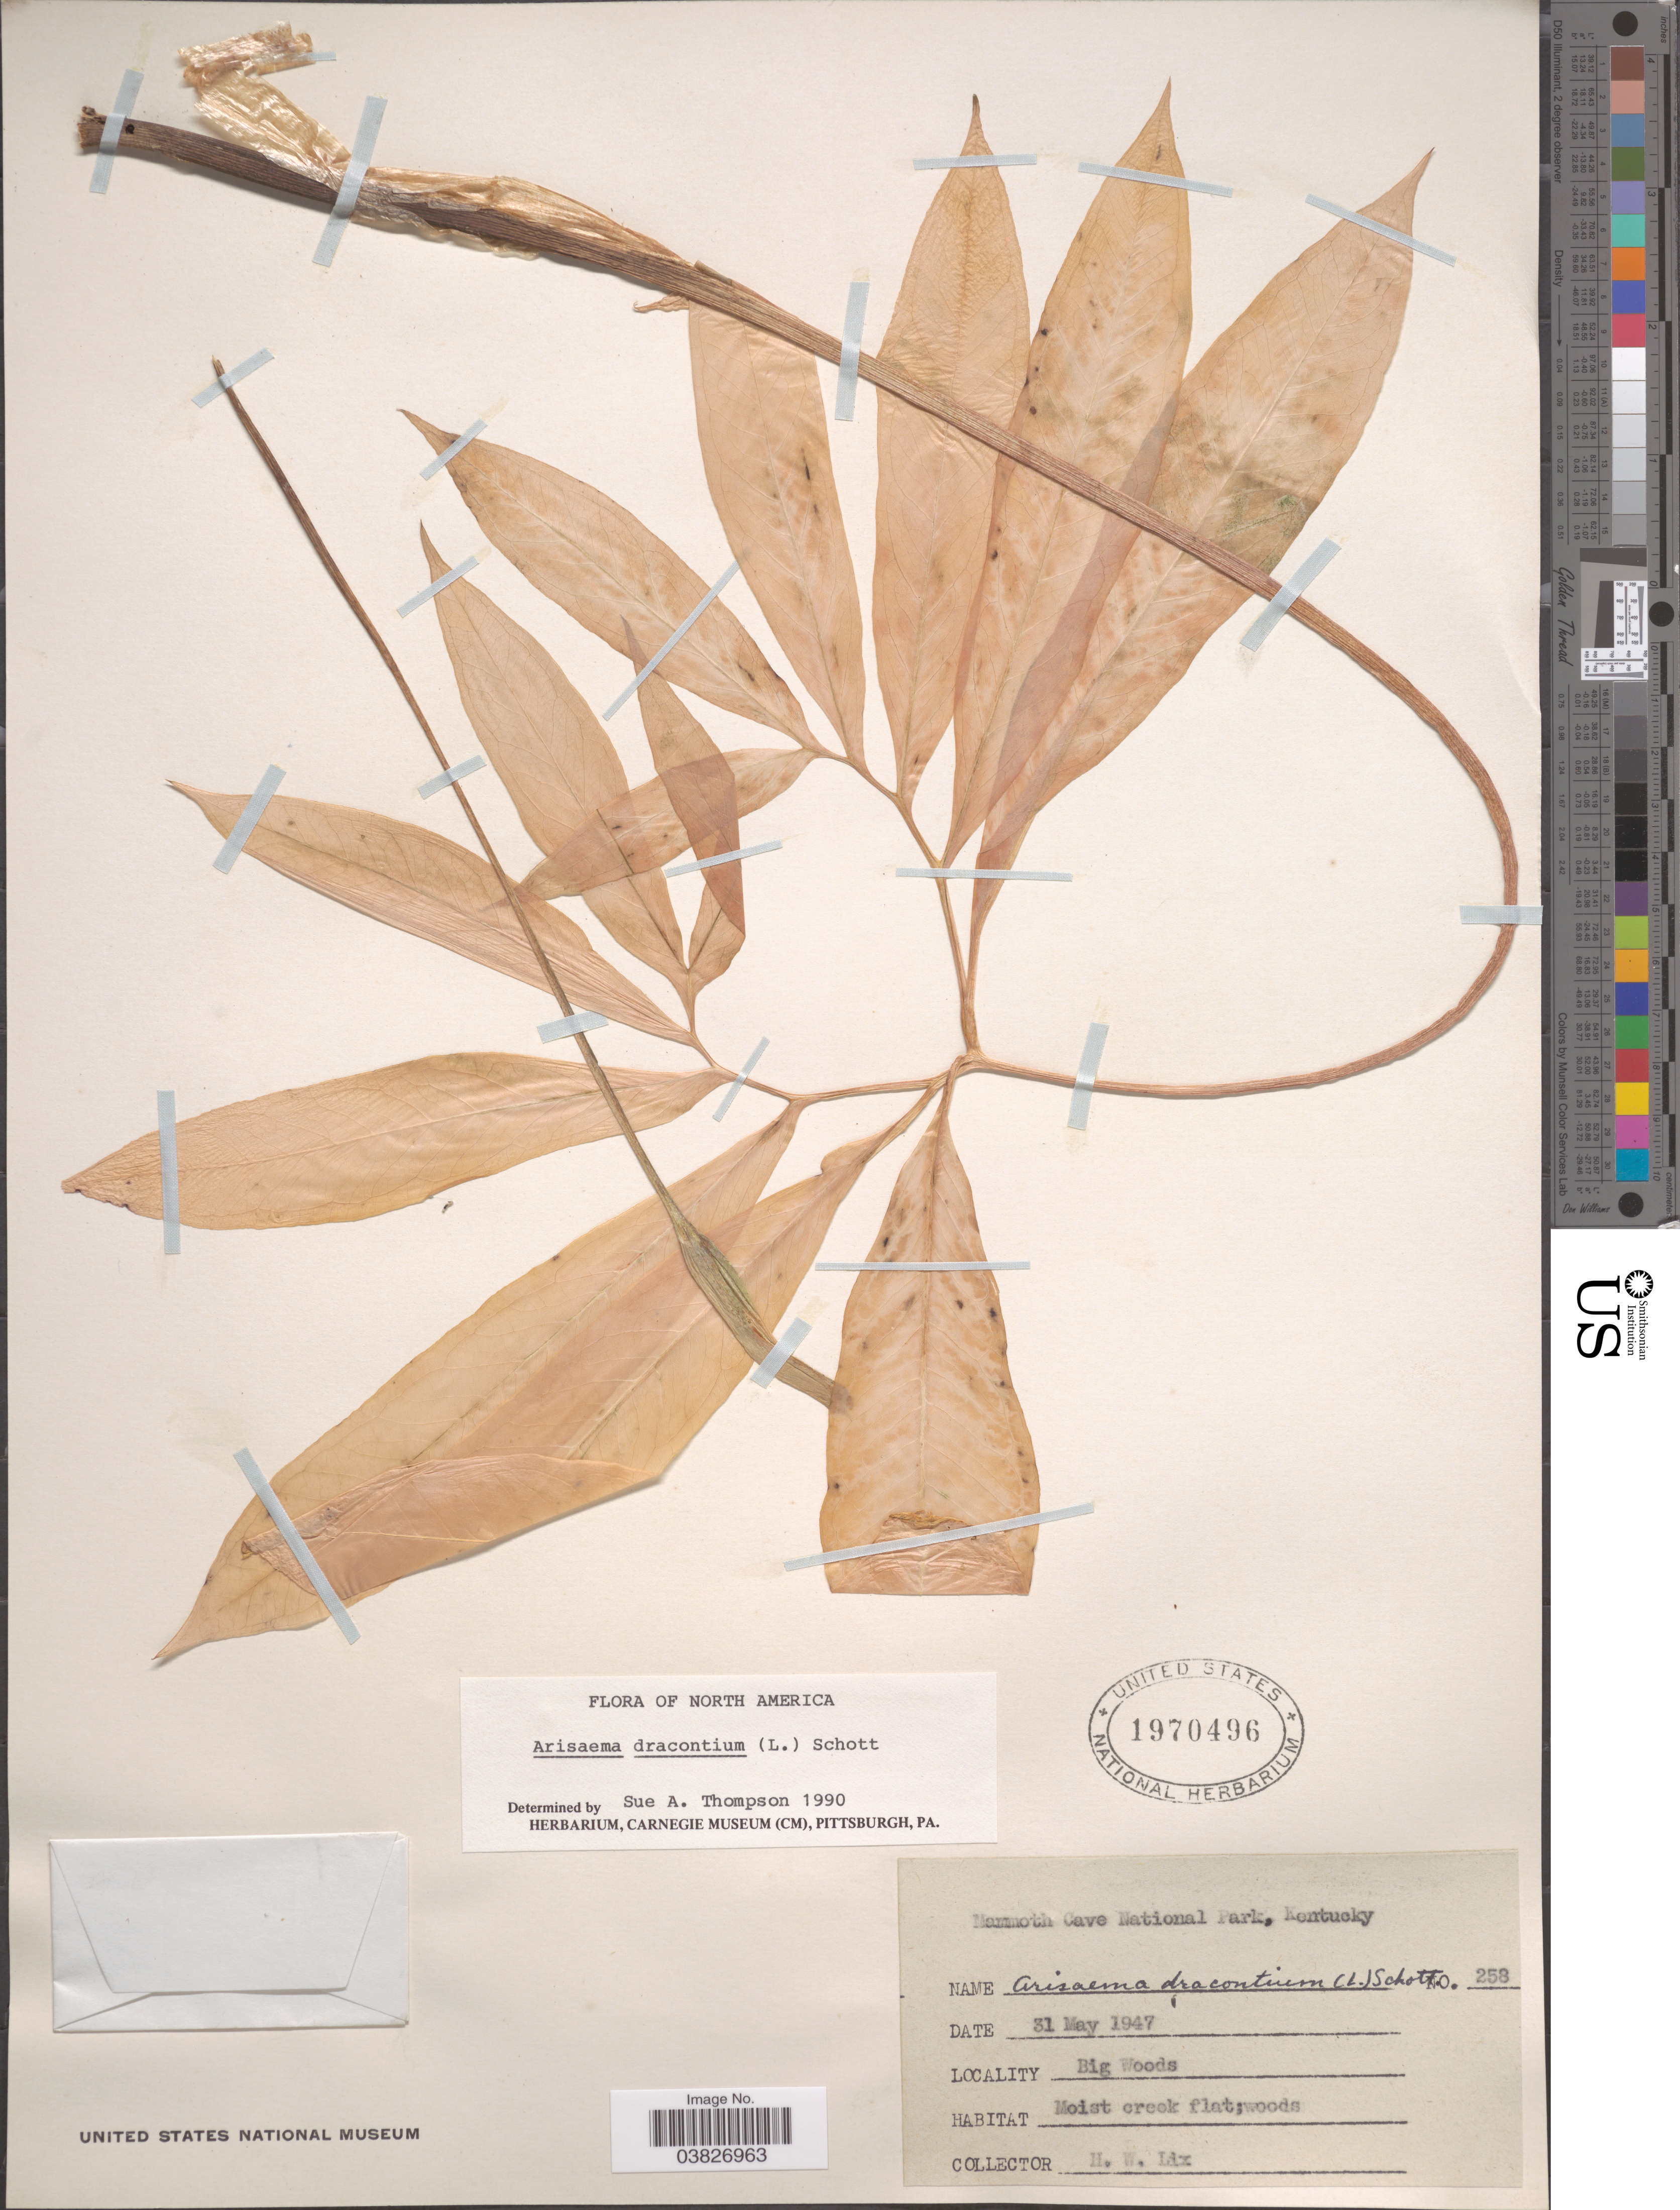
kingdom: Plantae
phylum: Tracheophyta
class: Liliopsida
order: Alismatales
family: Araceae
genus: Arisaema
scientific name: Arisaema dracontium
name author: (L.) Schott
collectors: H. W. Lix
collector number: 258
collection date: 1947-05-31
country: United States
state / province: Kentucky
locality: Mammoth Cave National Park. Big Woods.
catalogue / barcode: US 1970496